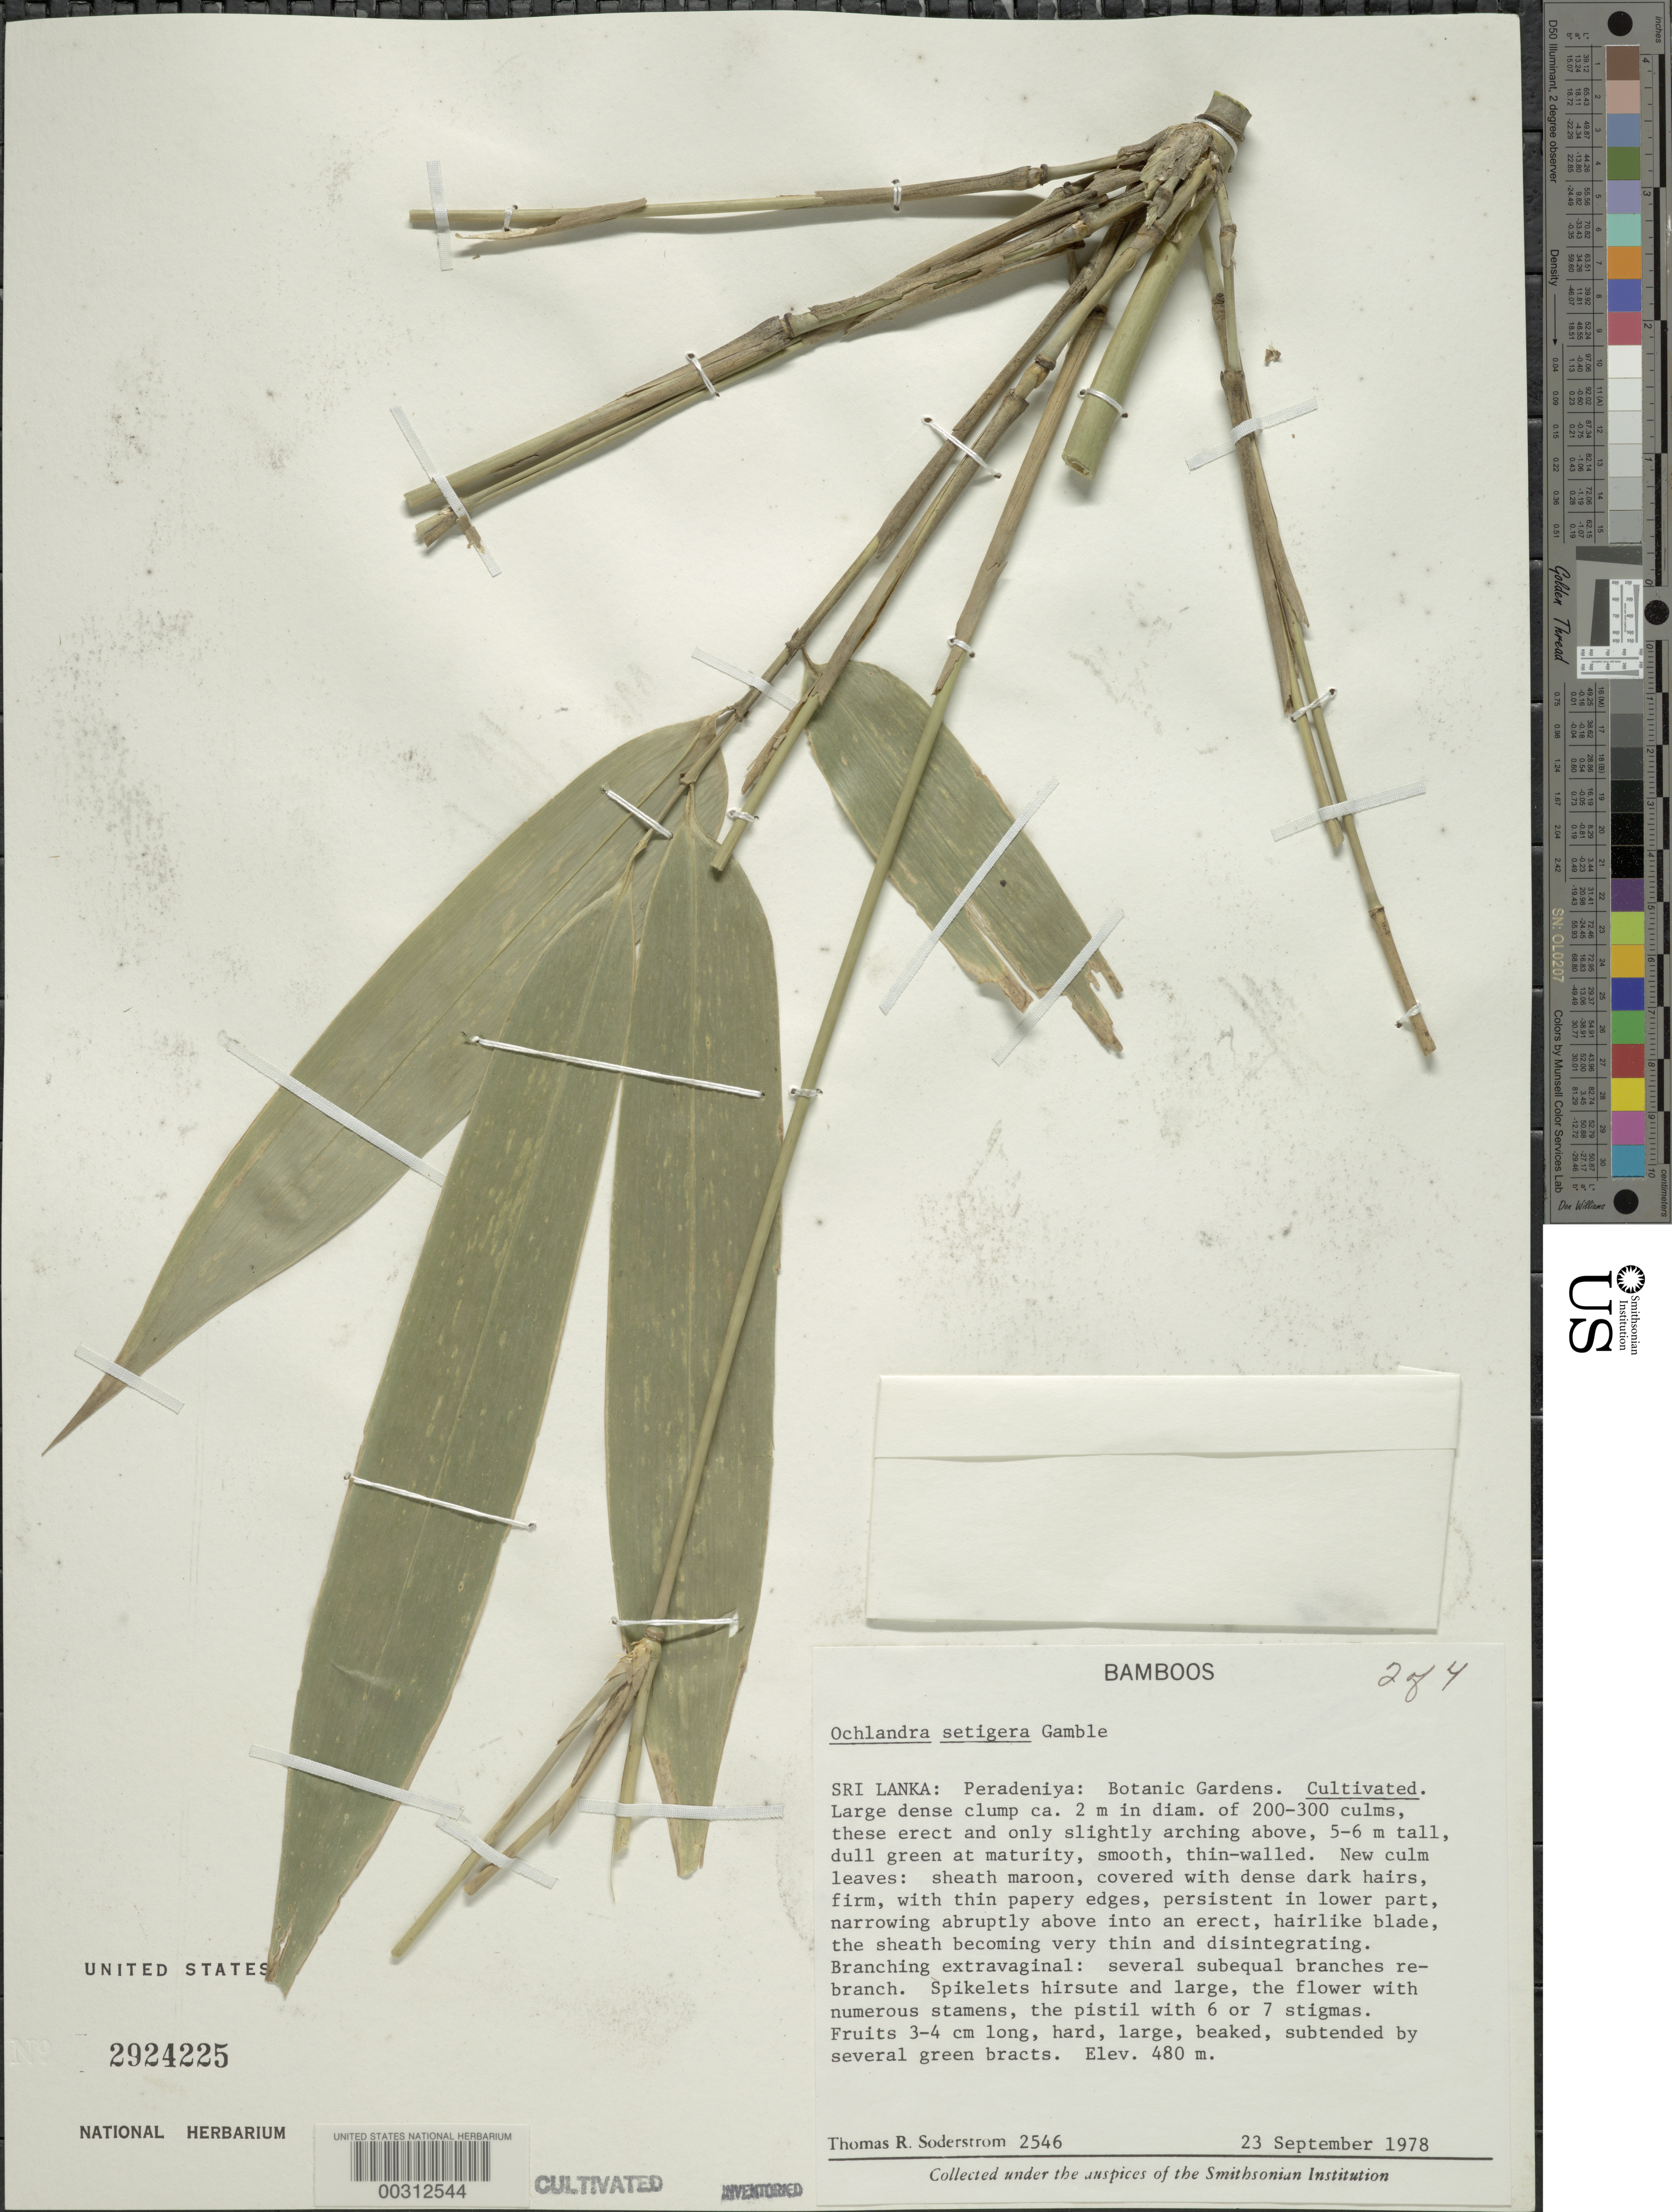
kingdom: Plantae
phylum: Tracheophyta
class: Liliopsida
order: Poales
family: Poaceae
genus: Ochlandra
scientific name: Ochlandra setigera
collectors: T. R. Soderstrom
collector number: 2546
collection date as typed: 23 Sep 1978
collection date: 1978-09-23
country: Sri Lanka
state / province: Central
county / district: Kandy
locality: Peradeniya, botanic gardens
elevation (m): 480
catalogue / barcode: US 2924225